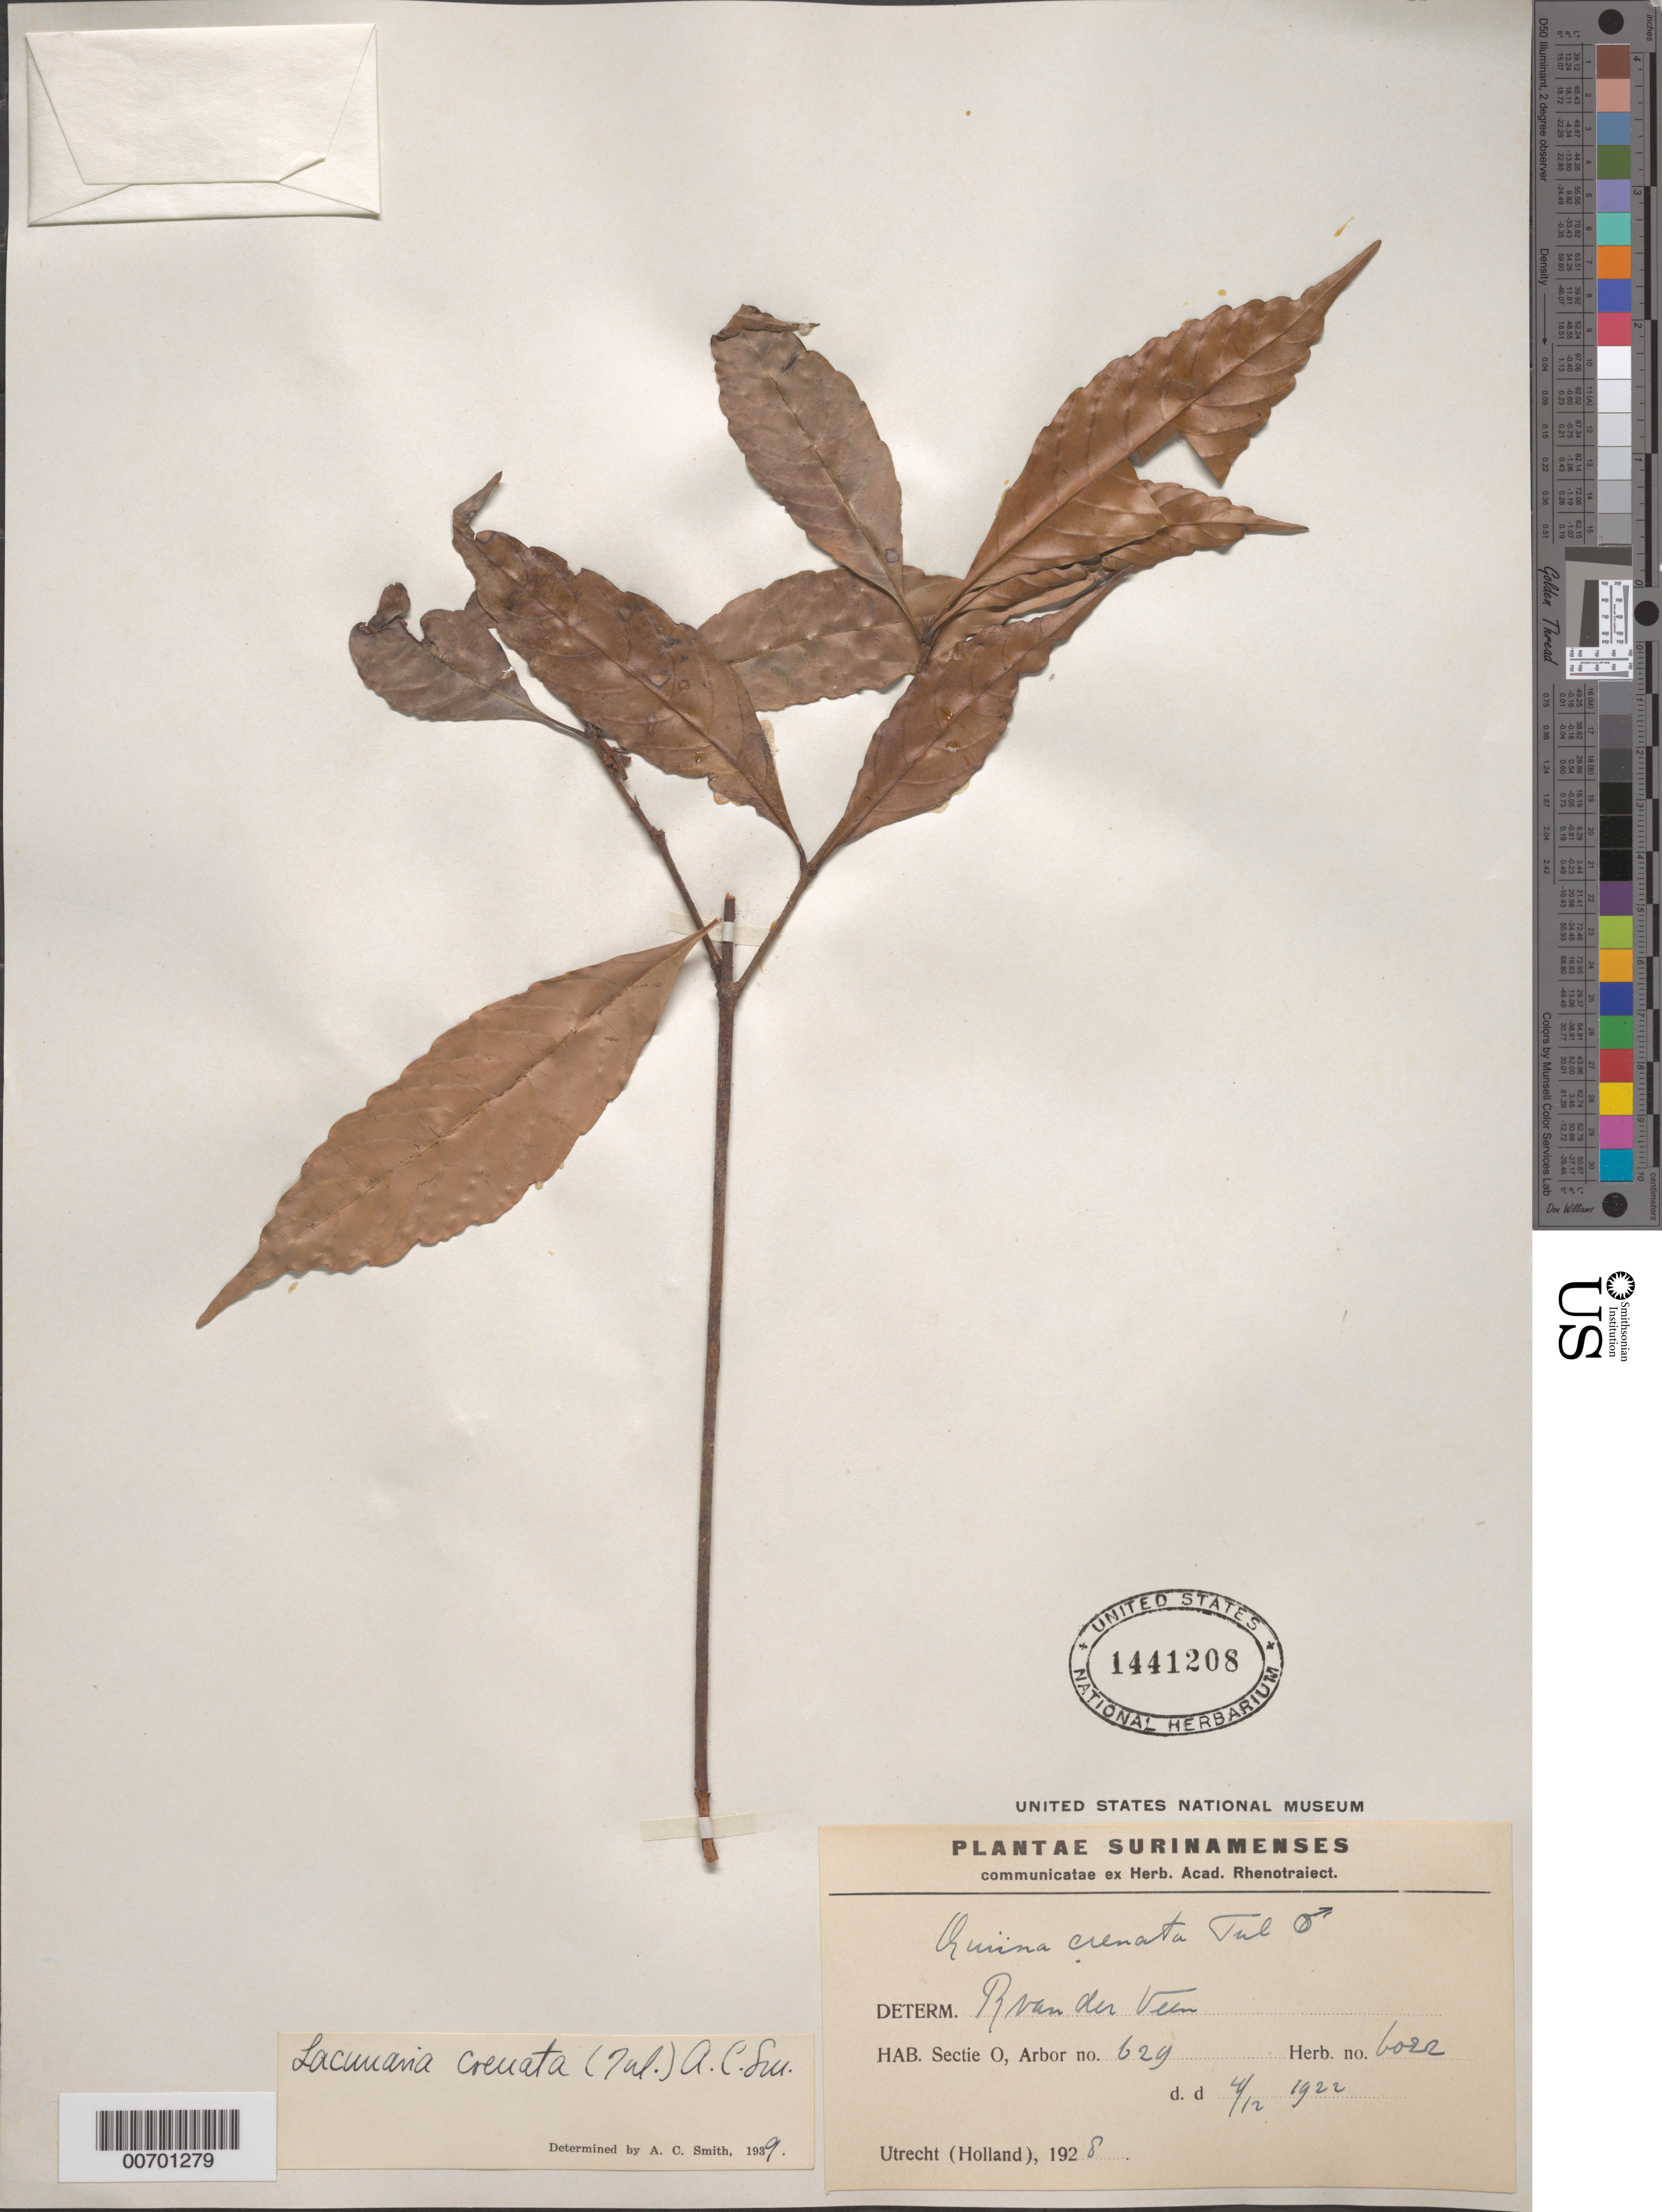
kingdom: Plantae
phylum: Tracheophyta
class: Magnoliopsida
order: Malpighiales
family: Quiinaceae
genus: Lacunaria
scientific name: Lacunaria crenata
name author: (Tul.) A.C. Sm.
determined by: Smith, A. C.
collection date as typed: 4-Dec-22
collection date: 1922-12-04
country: Suriname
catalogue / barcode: US 1441208